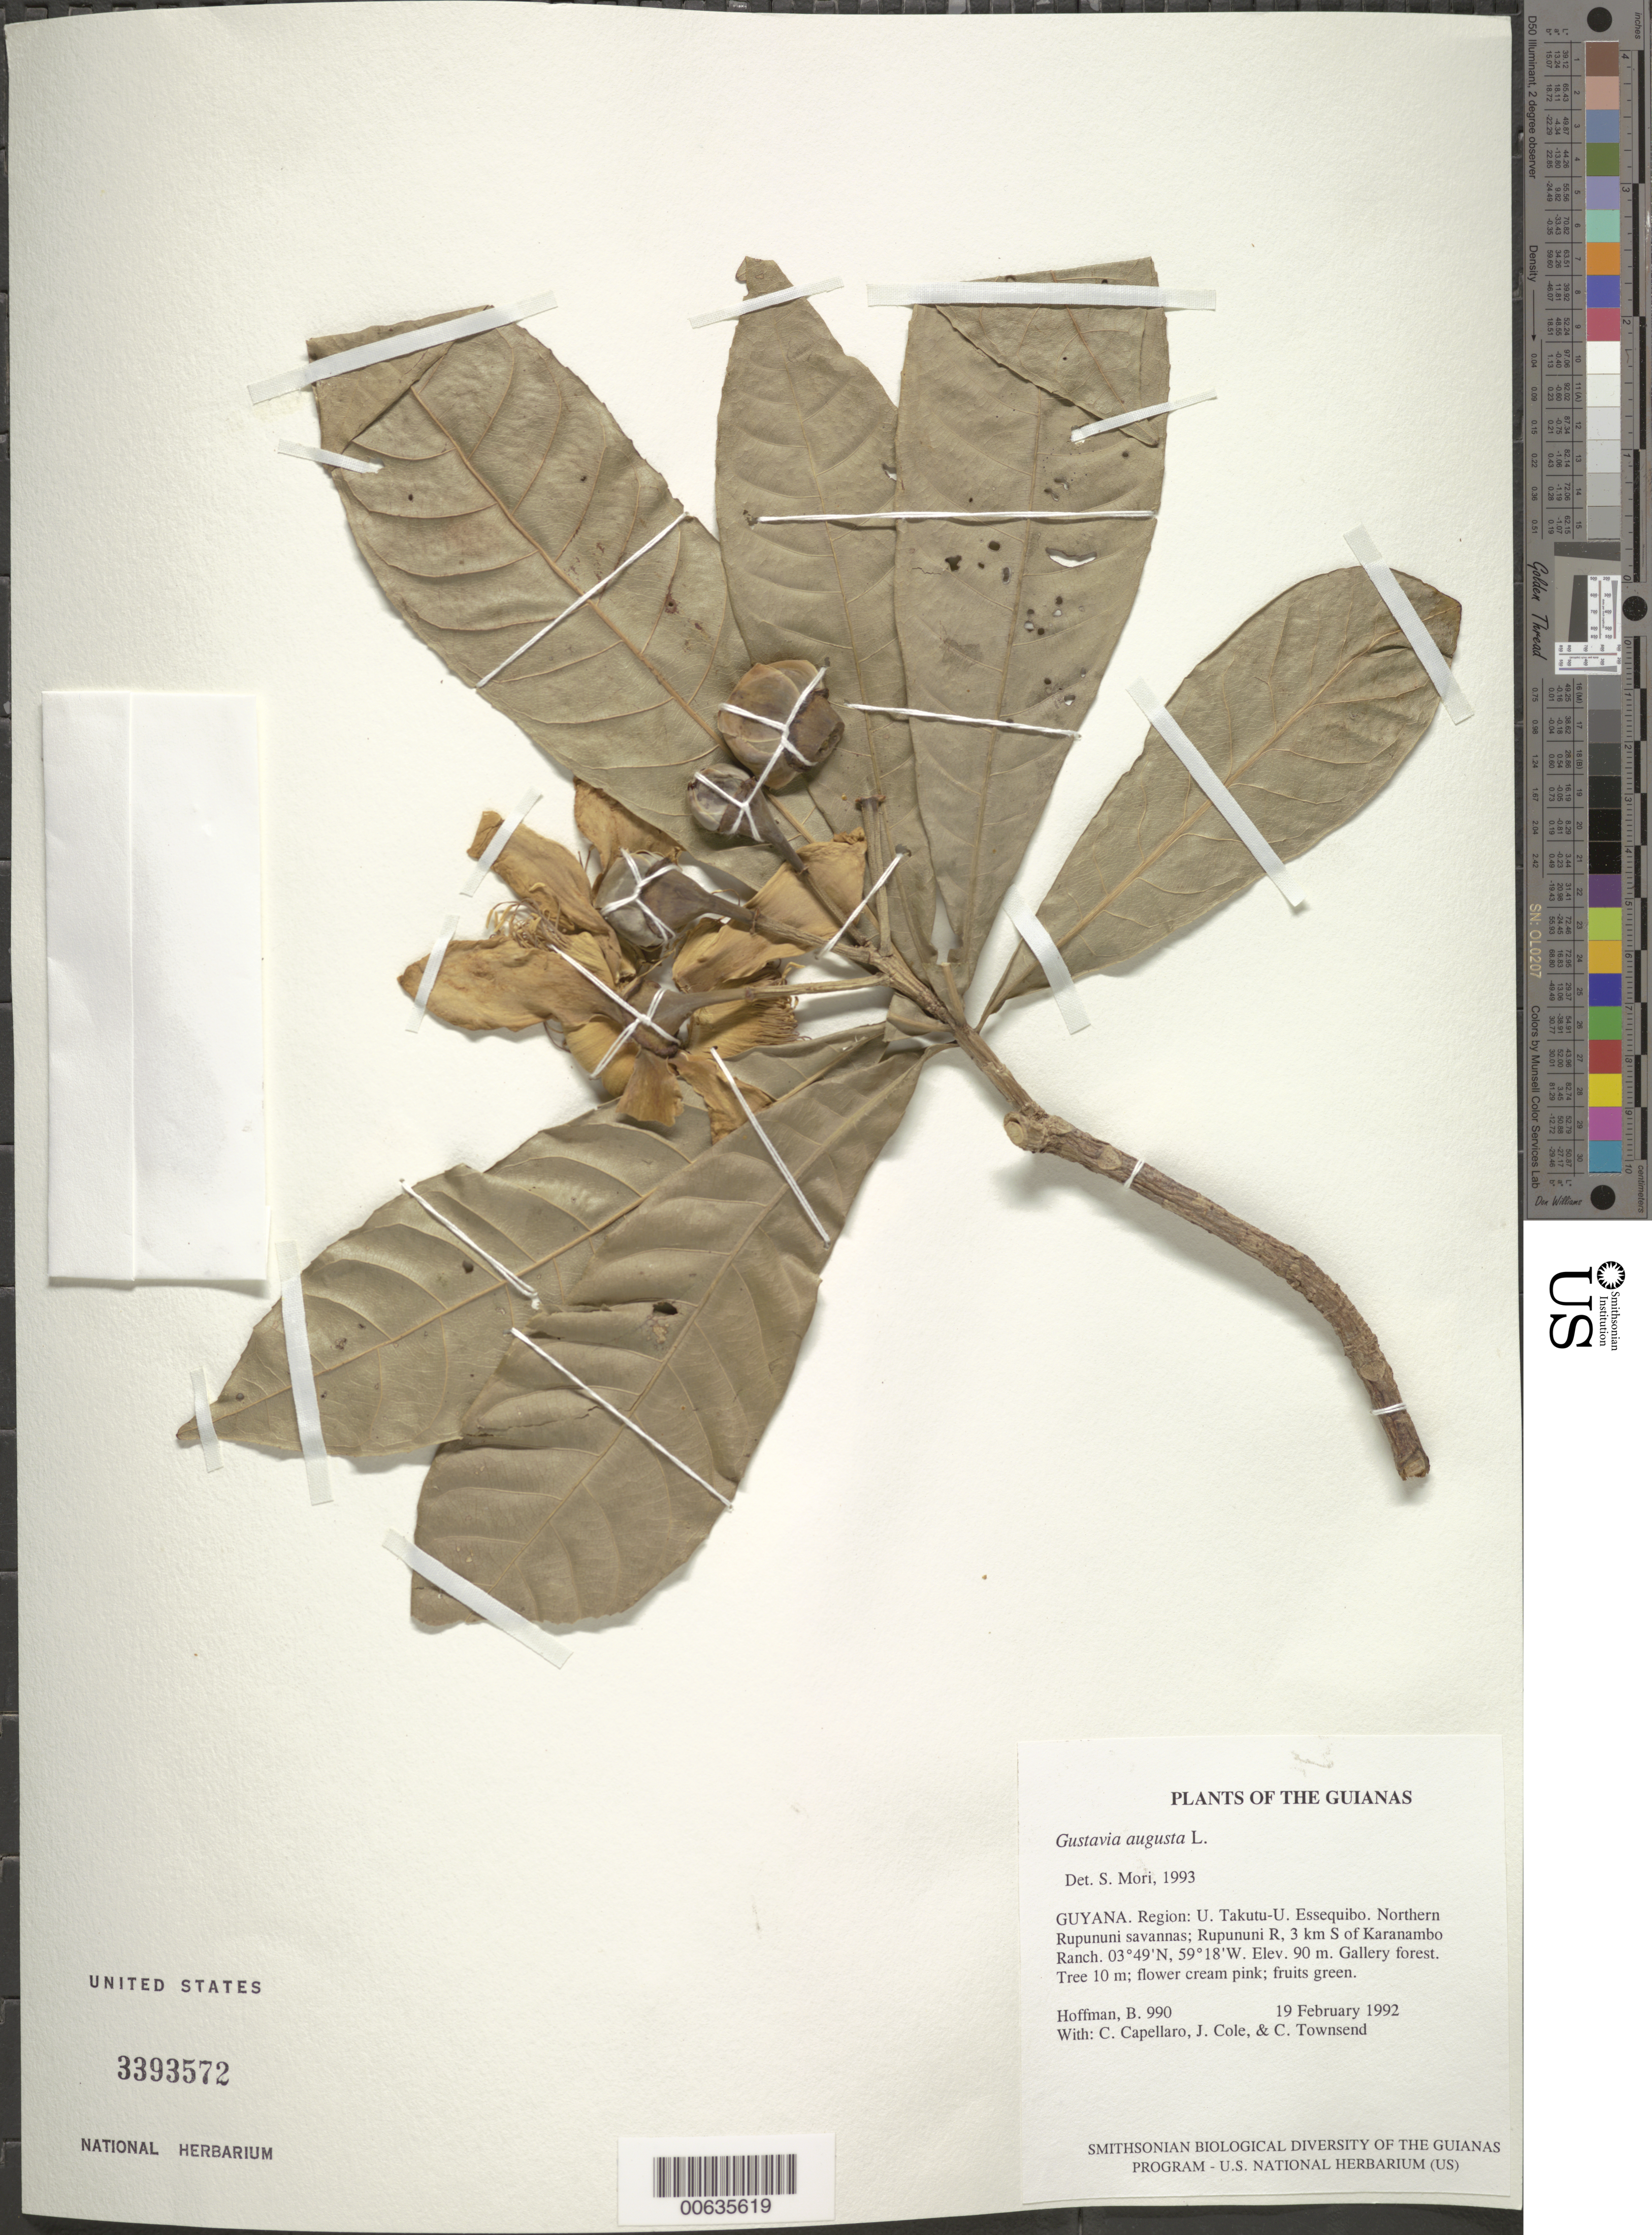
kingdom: Plantae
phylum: Tracheophyta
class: Magnoliopsida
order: Ericales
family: Lecythidaceae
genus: Gustavia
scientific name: Gustavia augusta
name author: L.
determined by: Mori, Scott A.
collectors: B. Hoffman, C. Capellaro, J. Cole & C. Townsend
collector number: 990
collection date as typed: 19 February 1992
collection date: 1992-02-19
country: Guyana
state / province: U. Takutu-U. Essequibo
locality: Northern Rupununi savannas; Rupununi River, 3 km S of Karanambo Ranch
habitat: Gallery forest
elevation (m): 90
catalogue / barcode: US 3393572